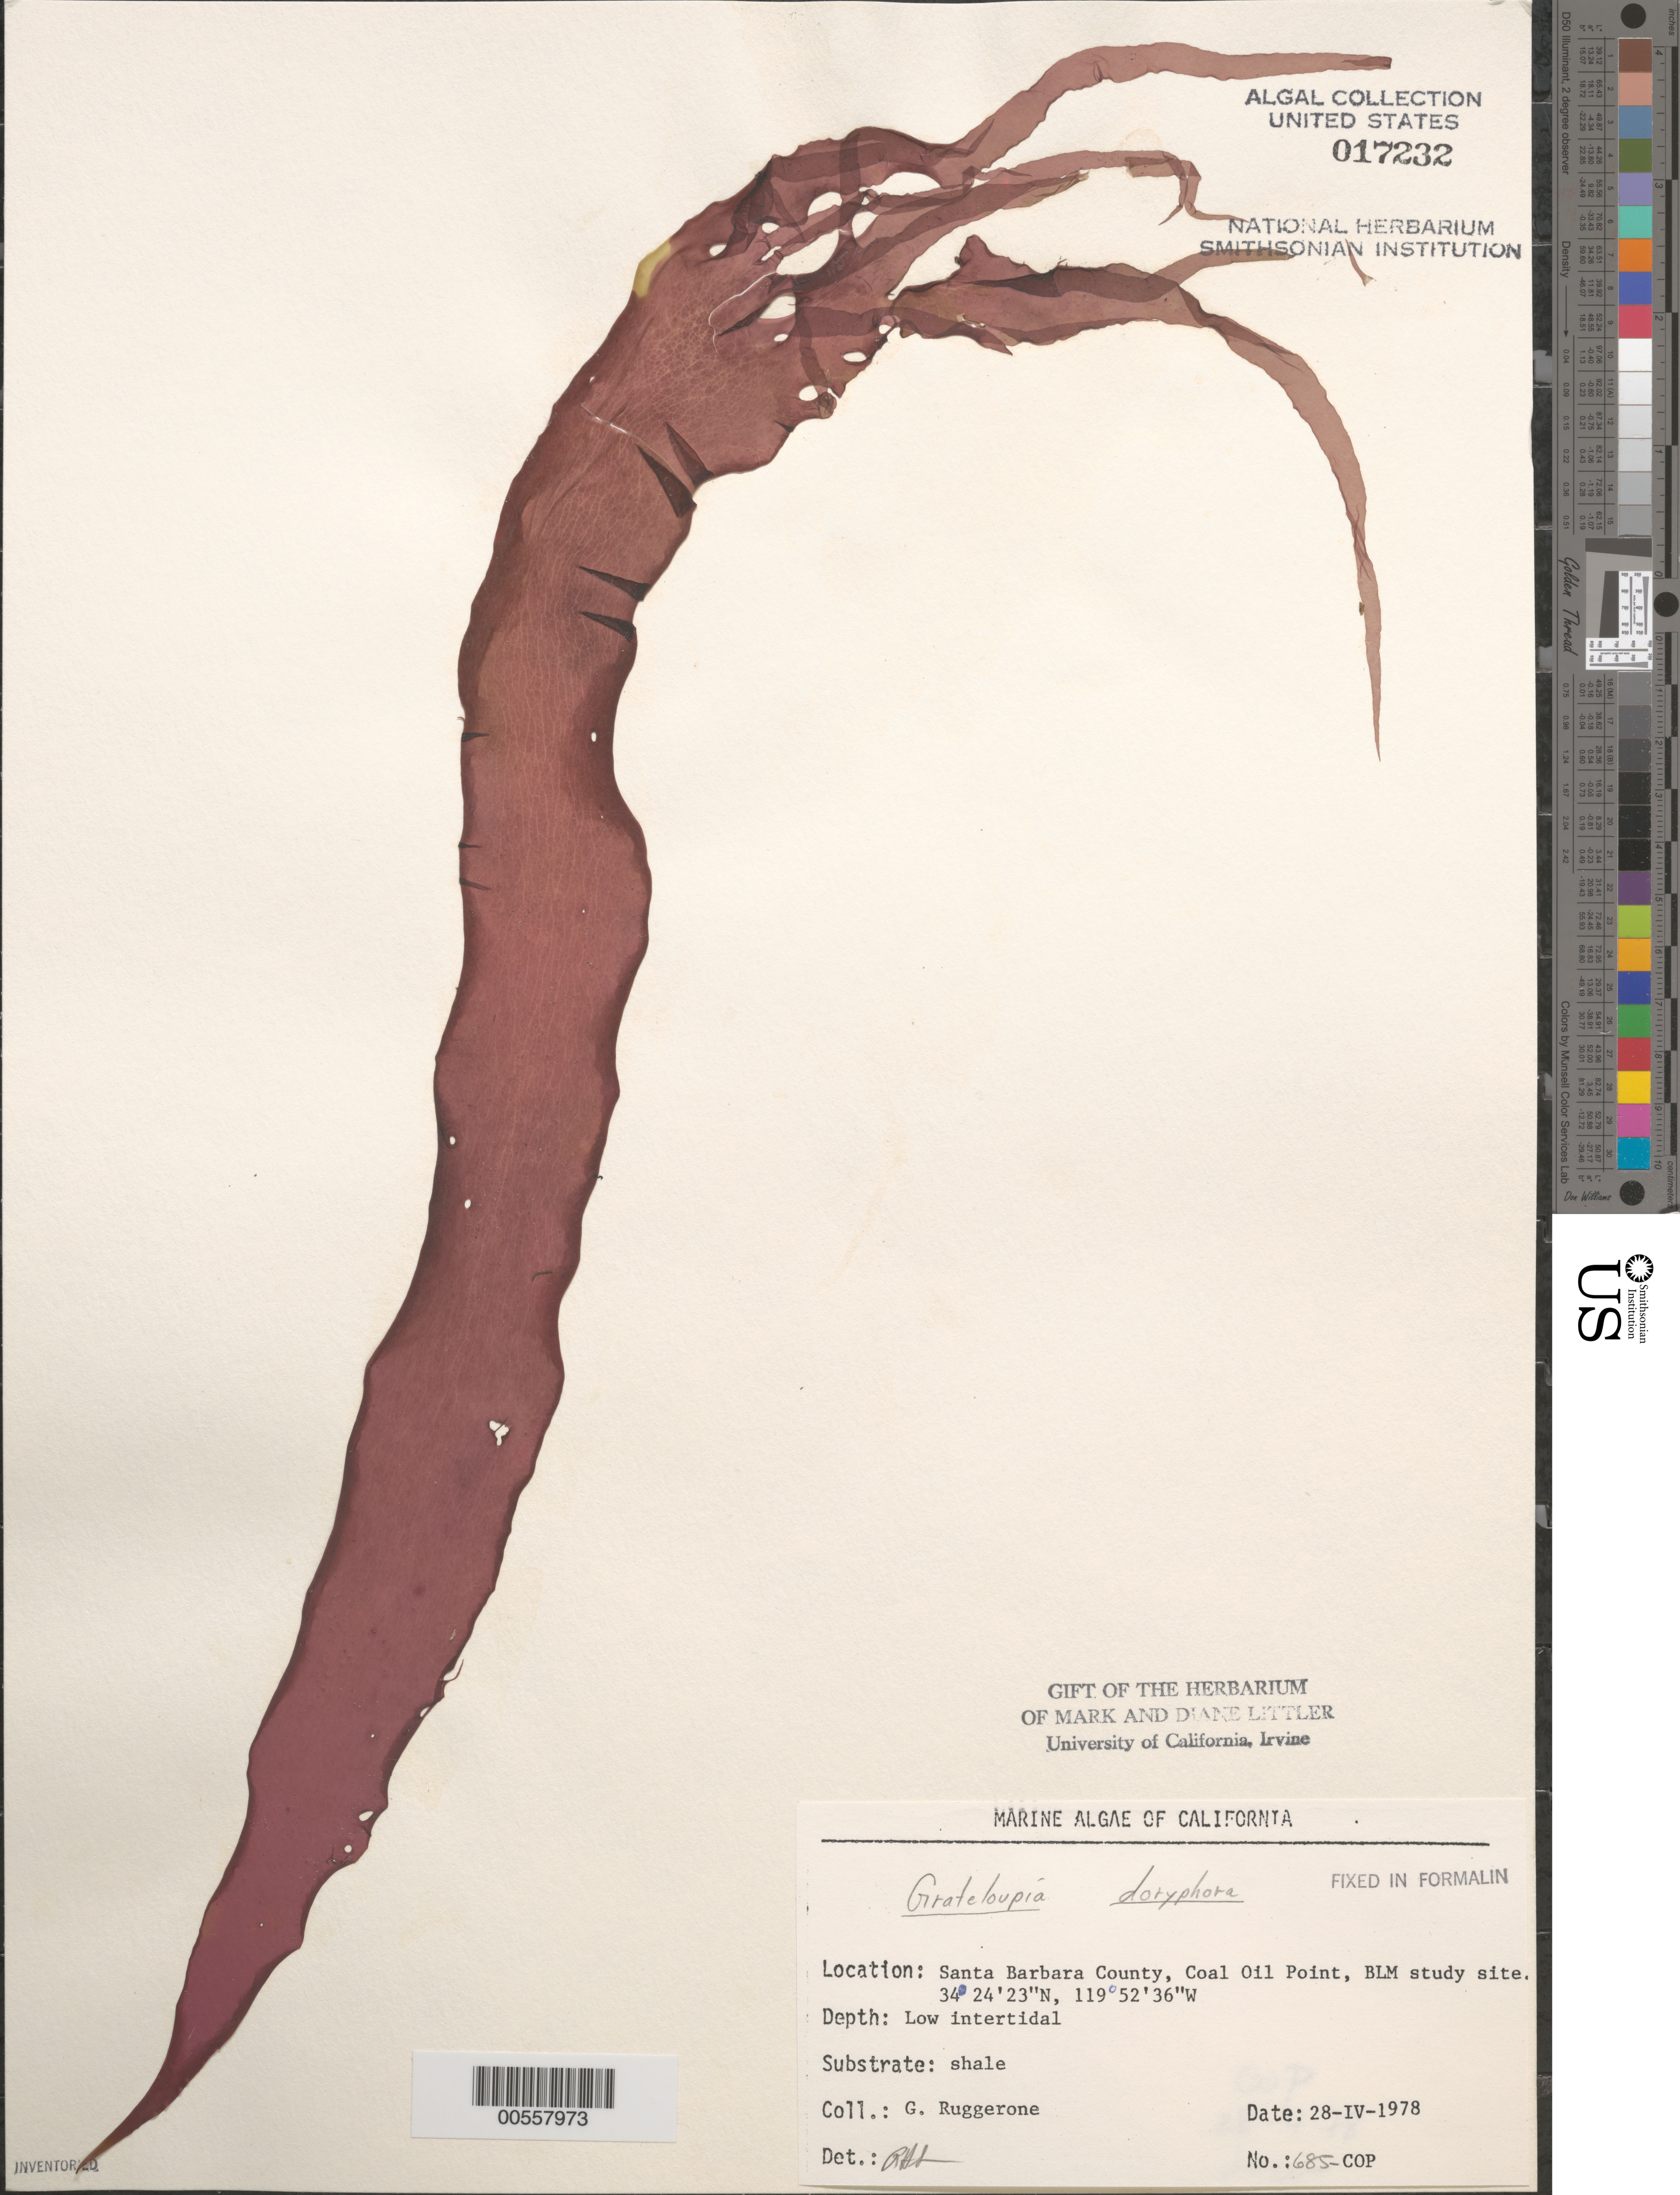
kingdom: Plantae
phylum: Rhodophyta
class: Florideophyceae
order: Halymeniales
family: Halymeniaceae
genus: Grateloupia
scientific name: Grateloupia doryphora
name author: (Mont.) Howe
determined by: Sims, Robert H.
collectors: G. Ruggerone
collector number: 685-cop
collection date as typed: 28 Apr 1978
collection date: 1978-04-28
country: United States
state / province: California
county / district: Santa Barbara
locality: Coal Oil Point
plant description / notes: BLM-SOCALBIGHT Rocky Intertidal Survey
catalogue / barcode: US 17232